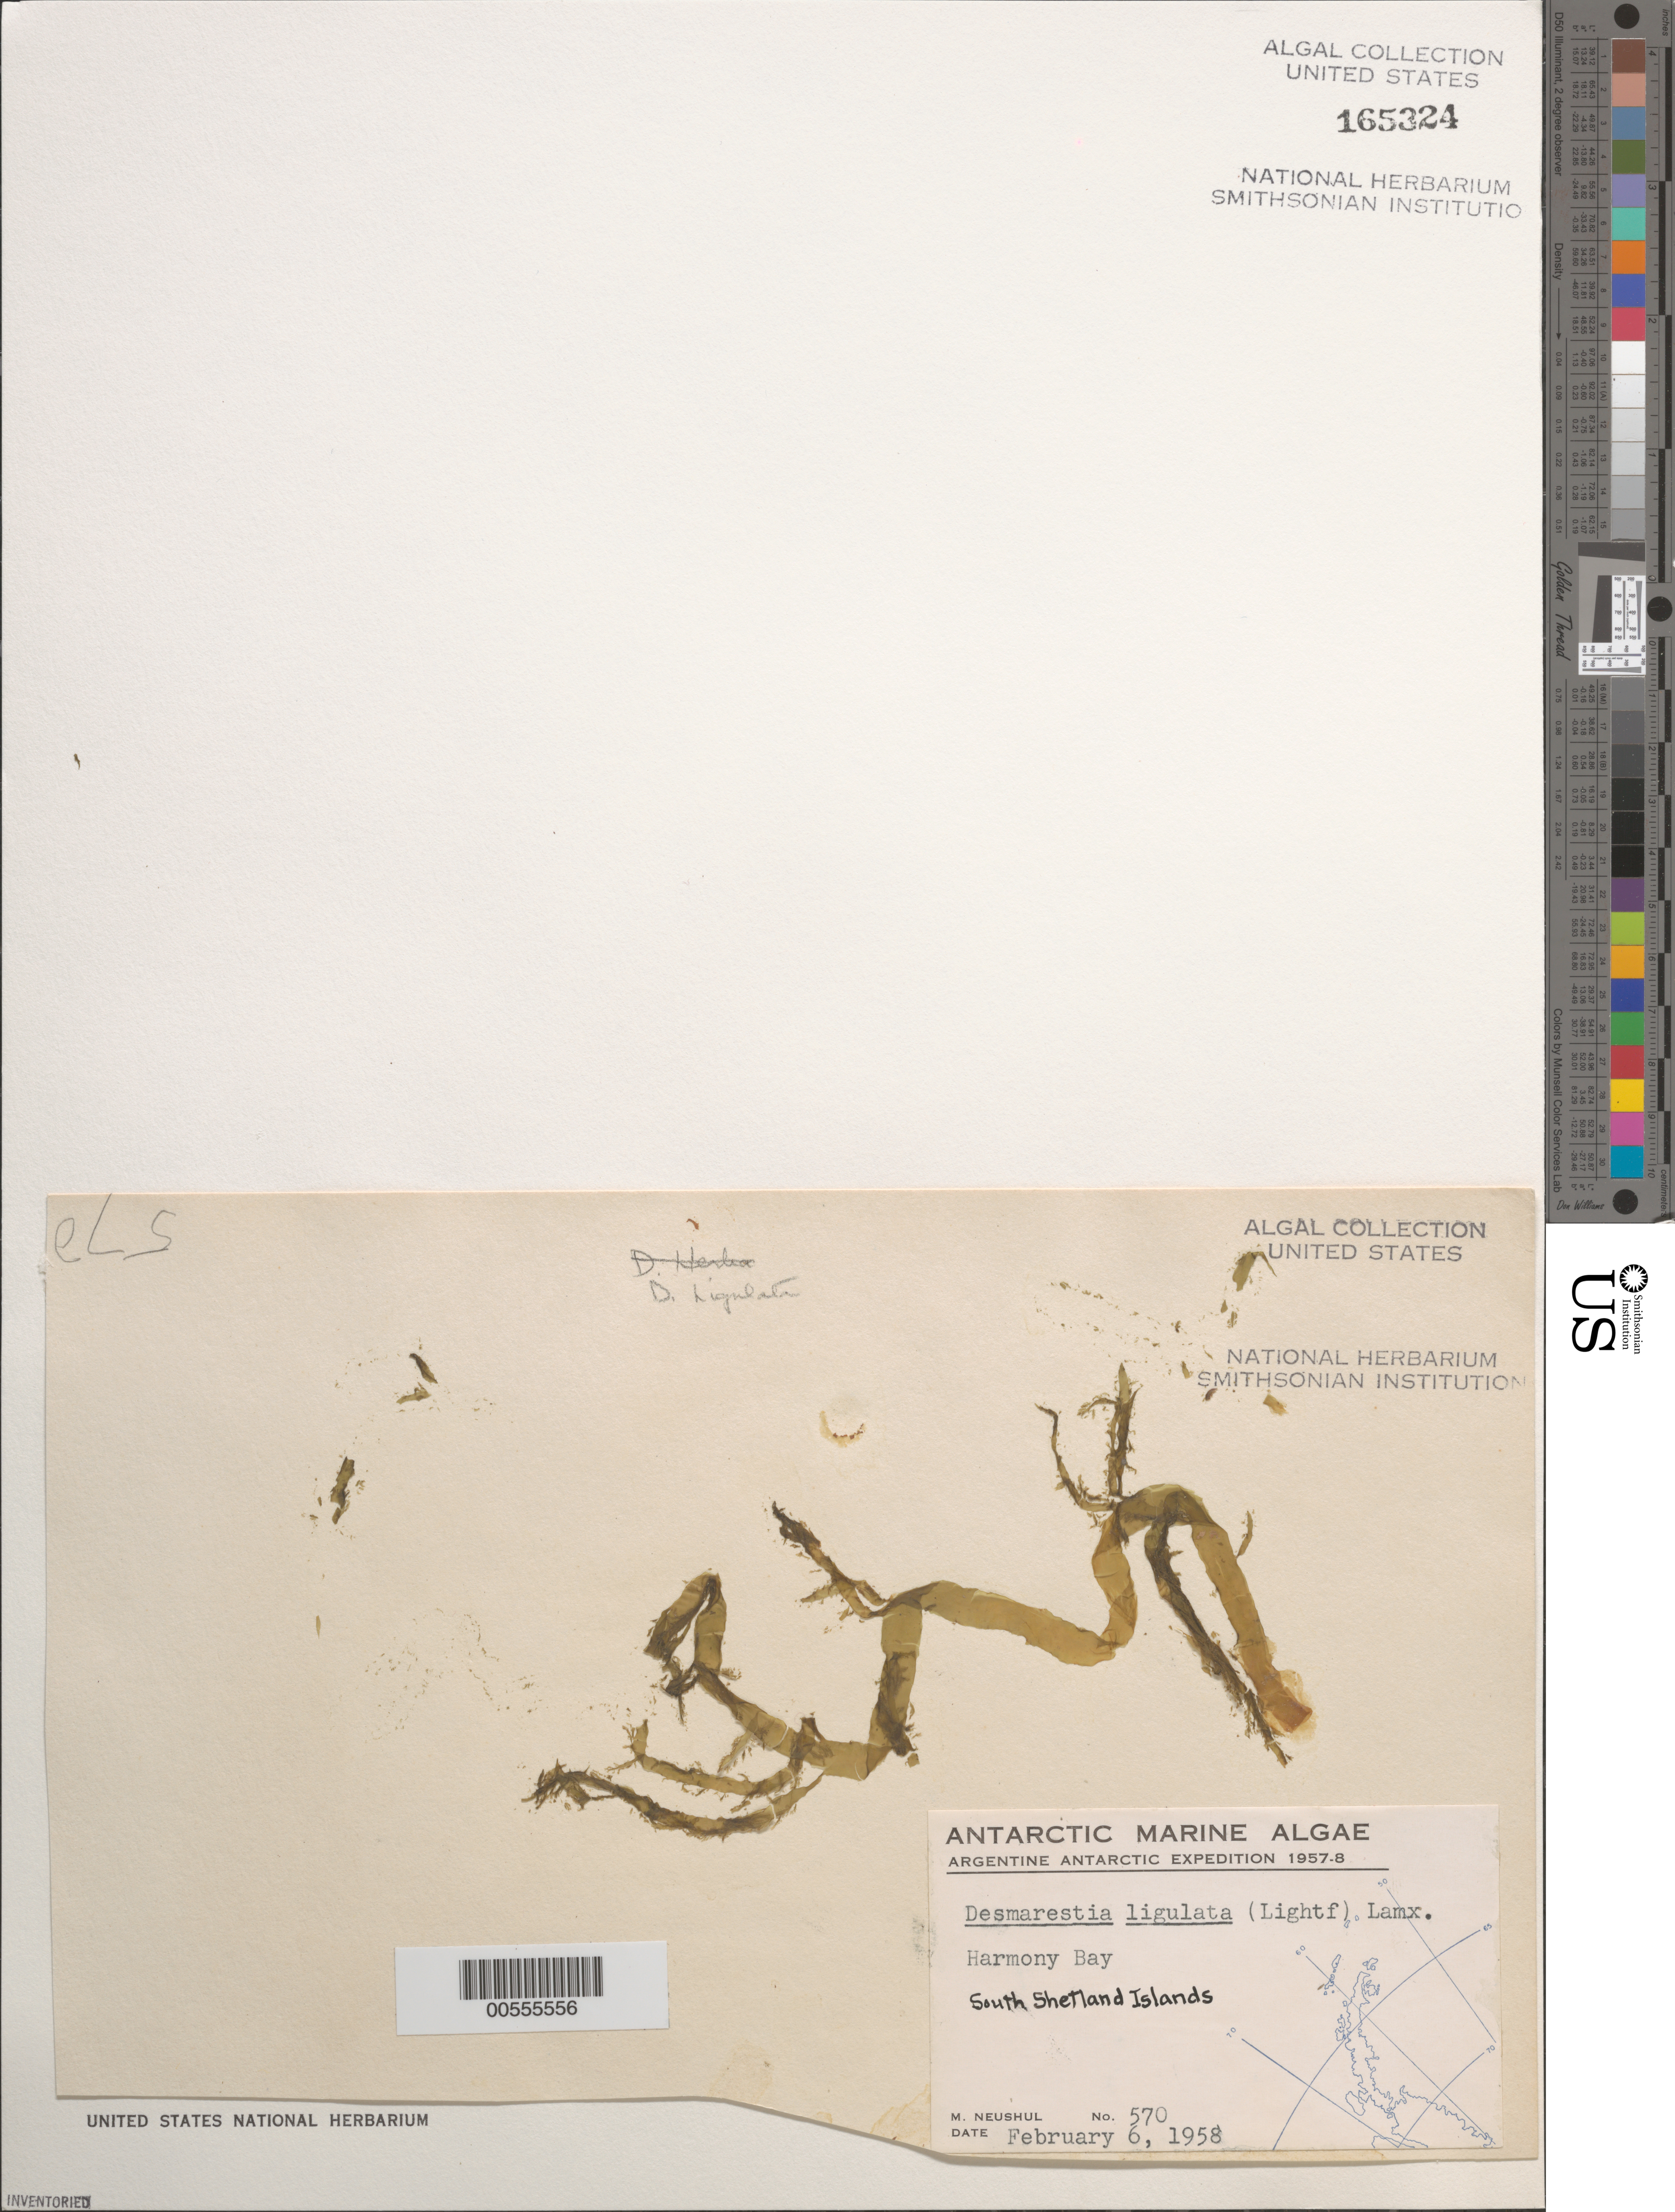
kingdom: Chromista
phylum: Ochrophyta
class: Phaeophyceae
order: Desmarestiales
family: Desmarestiaceae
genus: Desmarestia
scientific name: Desmarestia ligulata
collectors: M. Neushul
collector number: Neushul 570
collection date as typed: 06 Feb 1958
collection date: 1958-02-06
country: Antarctica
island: Nelson Island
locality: Harmony Bay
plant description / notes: Argentine Antarctic Expedition, 1957-1958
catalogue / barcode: US 165324